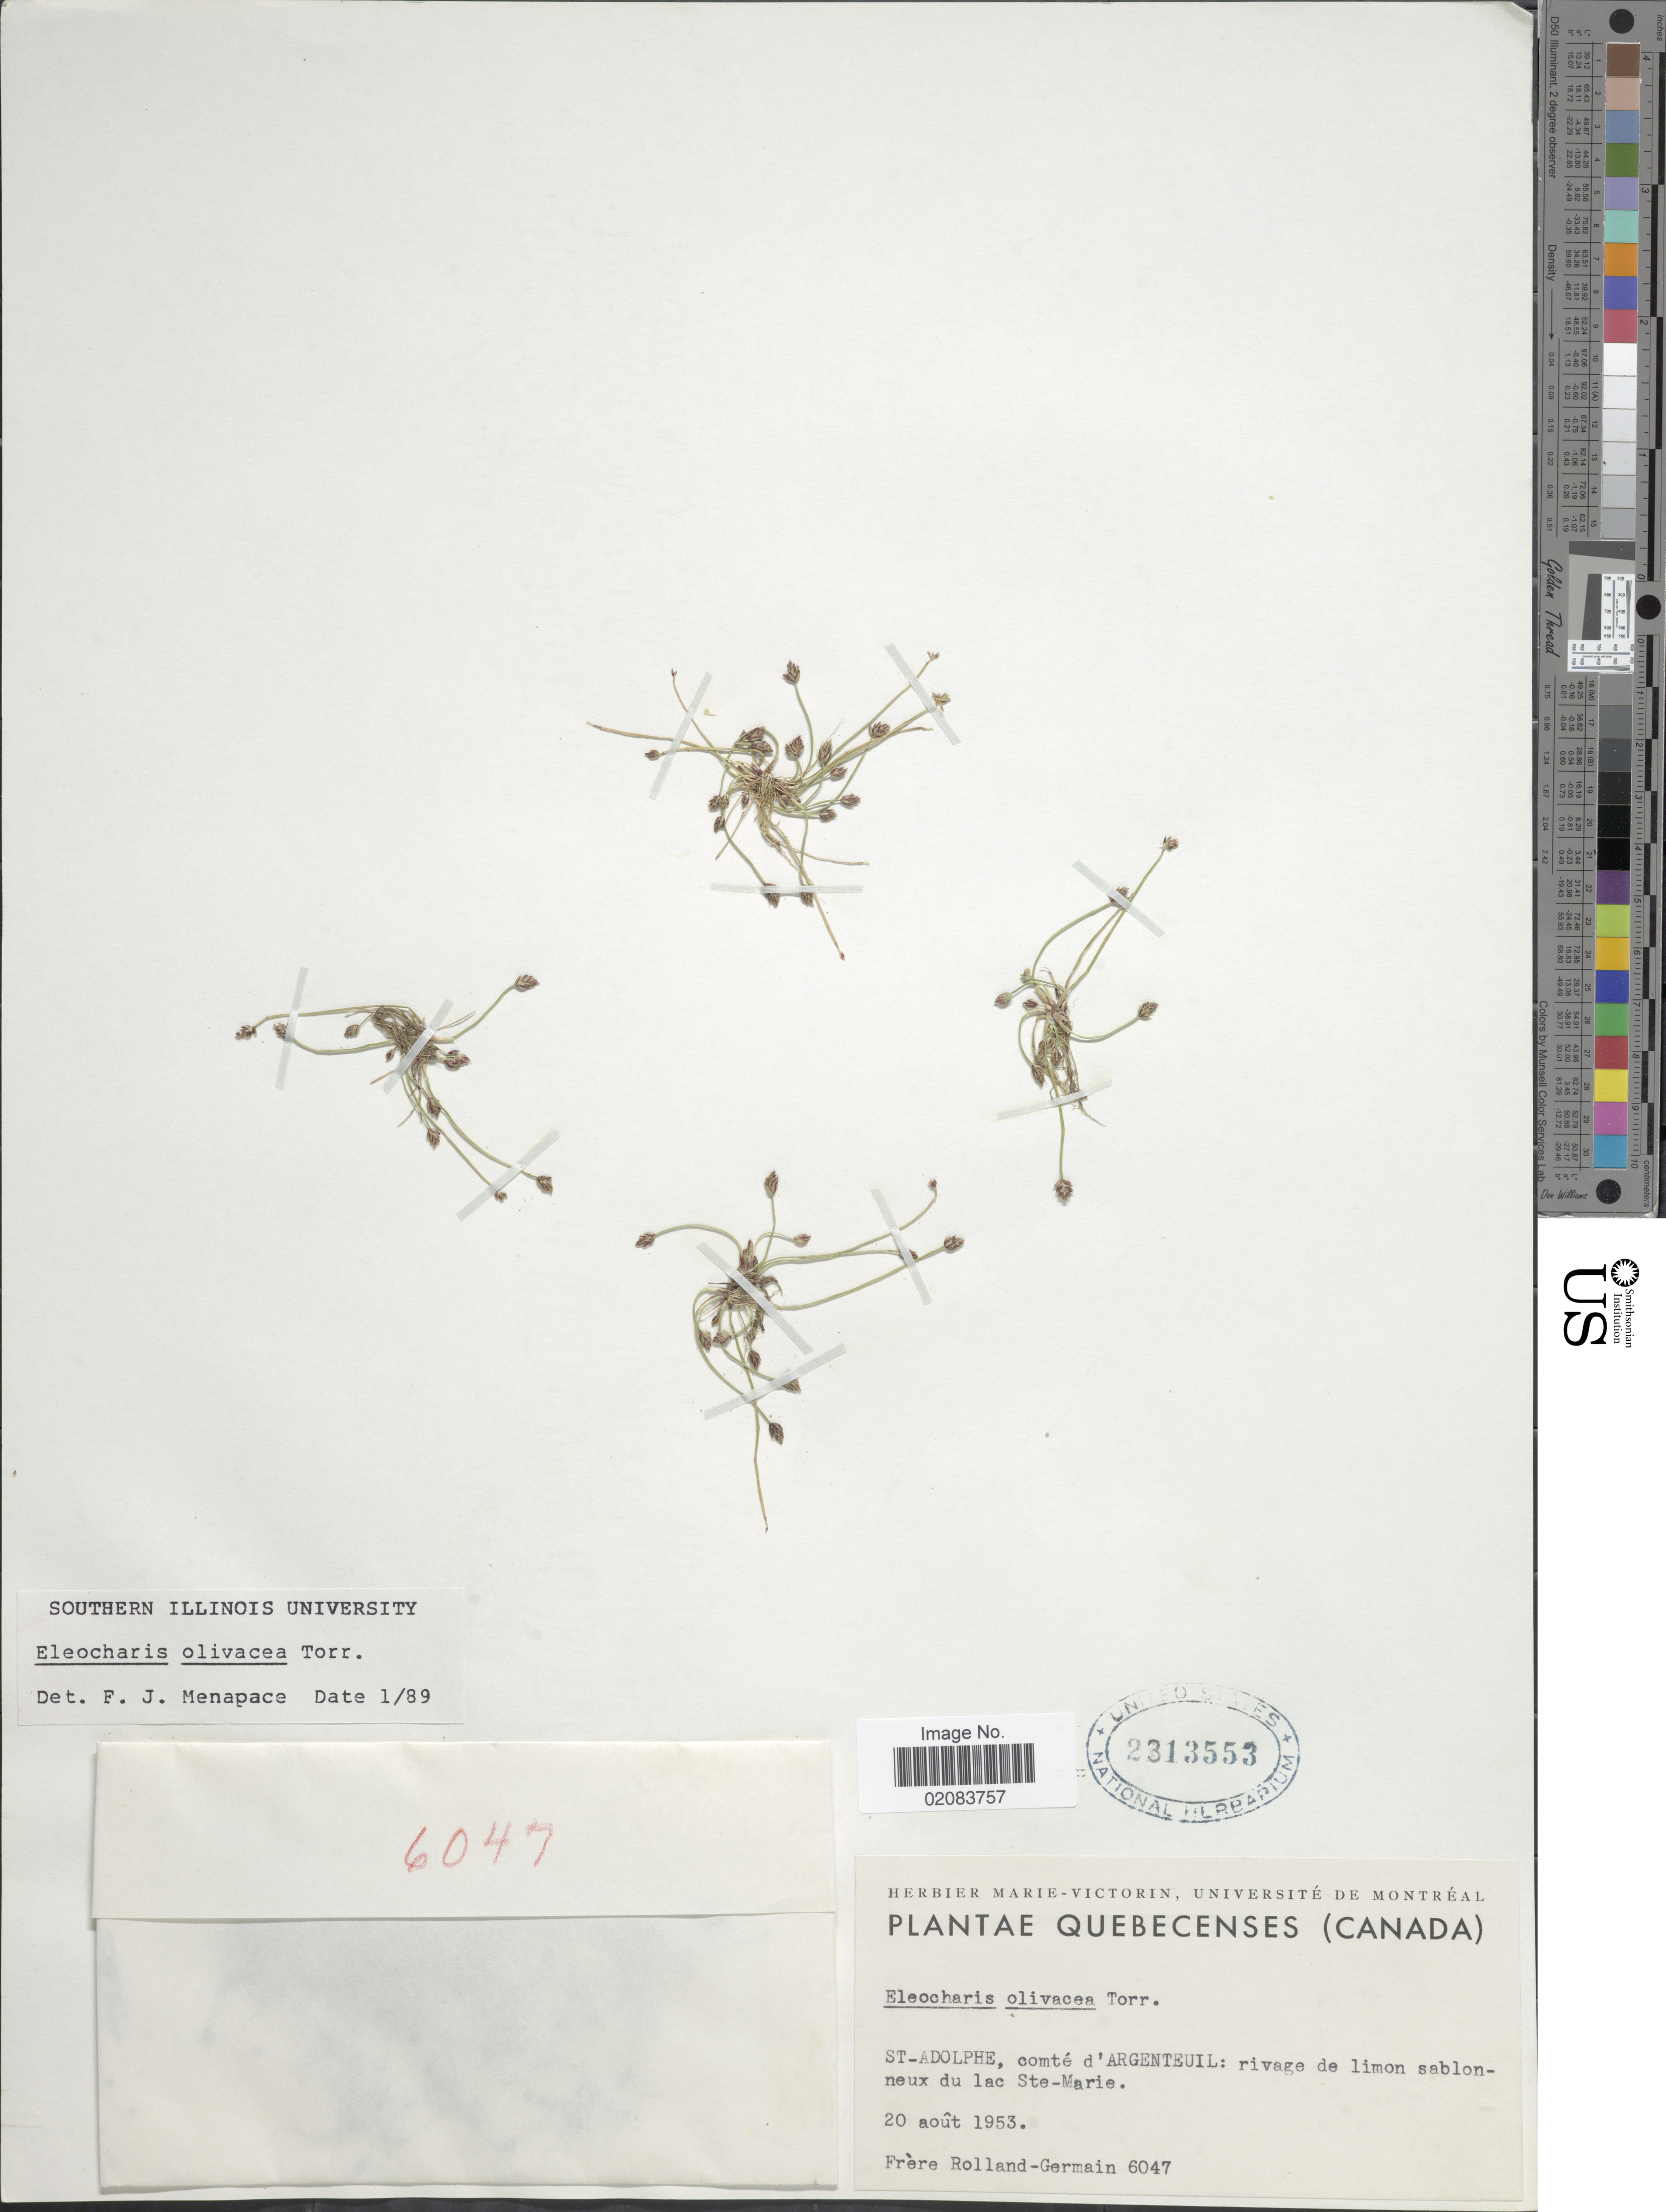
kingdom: Plantae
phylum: Tracheophyta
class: Liliopsida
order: Poales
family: Cyperaceae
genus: Eleocharis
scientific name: Eleocharis olivacea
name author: Torr.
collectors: Rolland-Germain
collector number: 6047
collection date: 1953-08-20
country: Canada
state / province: Quebec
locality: St. Adolphe, comte d' Argenteuil: rivage de limon sablonneux du lac Ste-Marie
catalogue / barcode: US 2313553